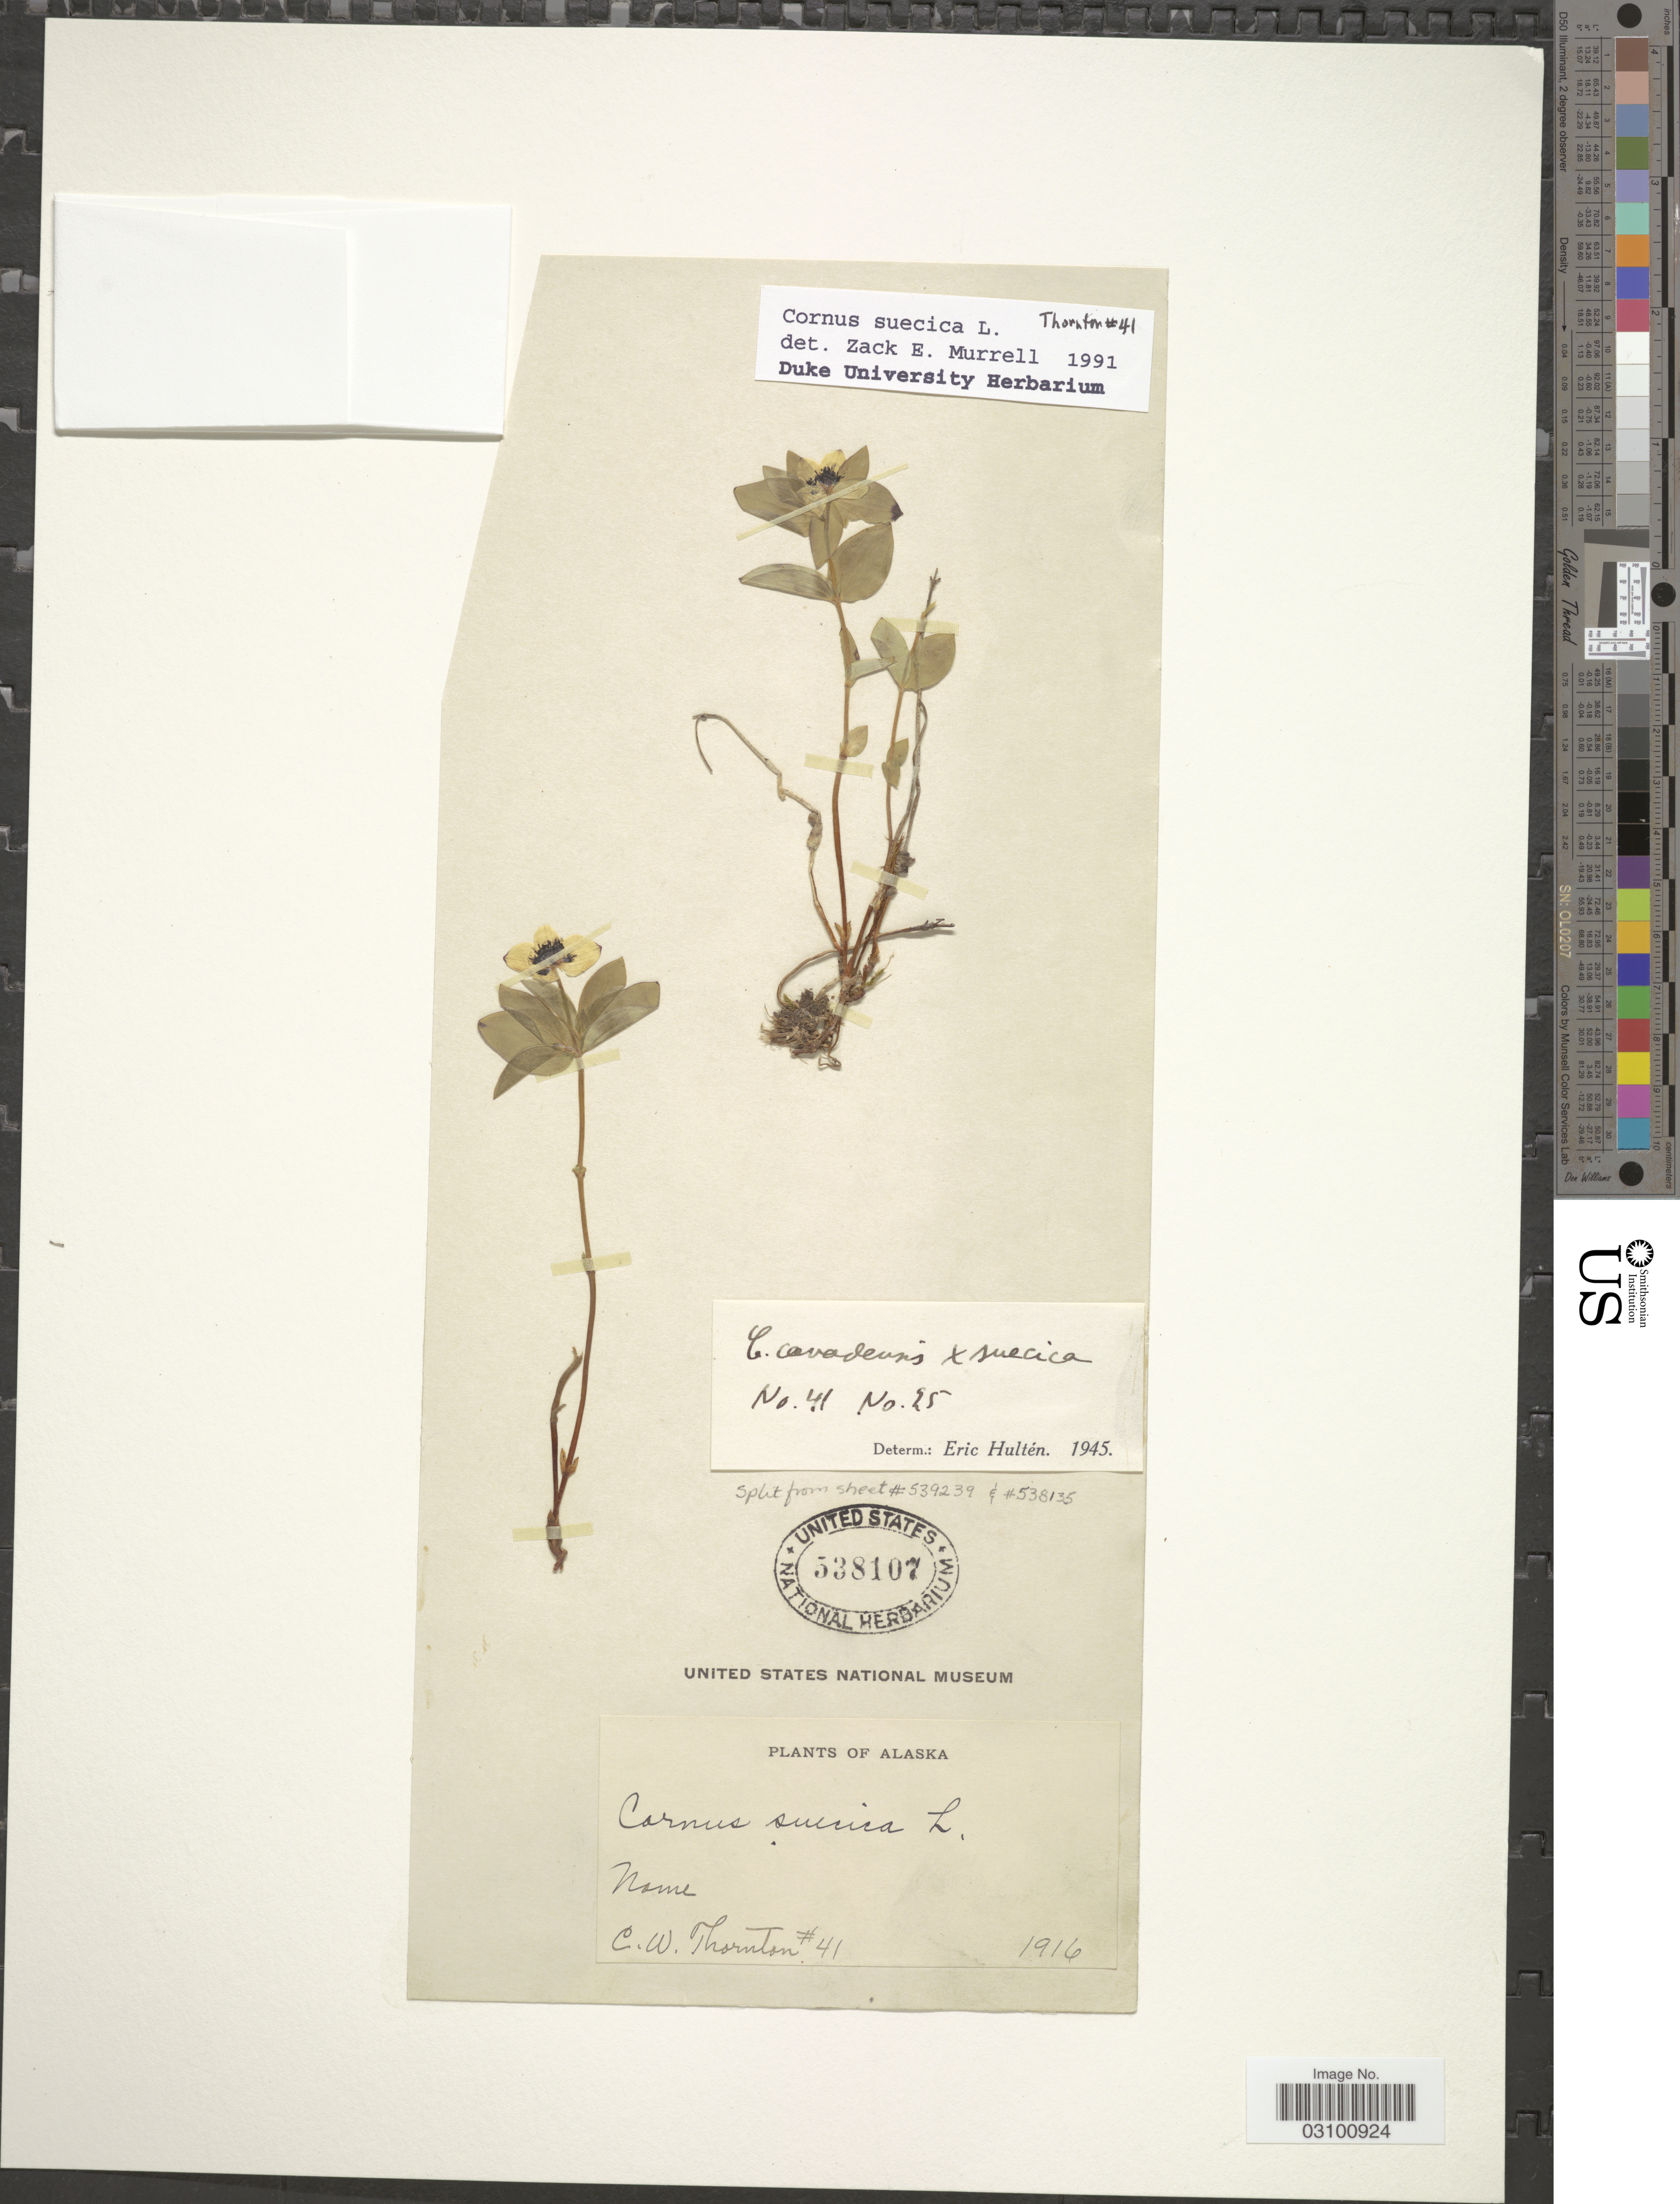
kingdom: Plantae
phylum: Tracheophyta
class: Magnoliopsida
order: Cornales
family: Cornaceae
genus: Cornus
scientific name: Cornus suecica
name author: L.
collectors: C. Thornton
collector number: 41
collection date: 1916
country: United States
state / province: Alaska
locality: Nome.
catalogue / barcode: US 538107